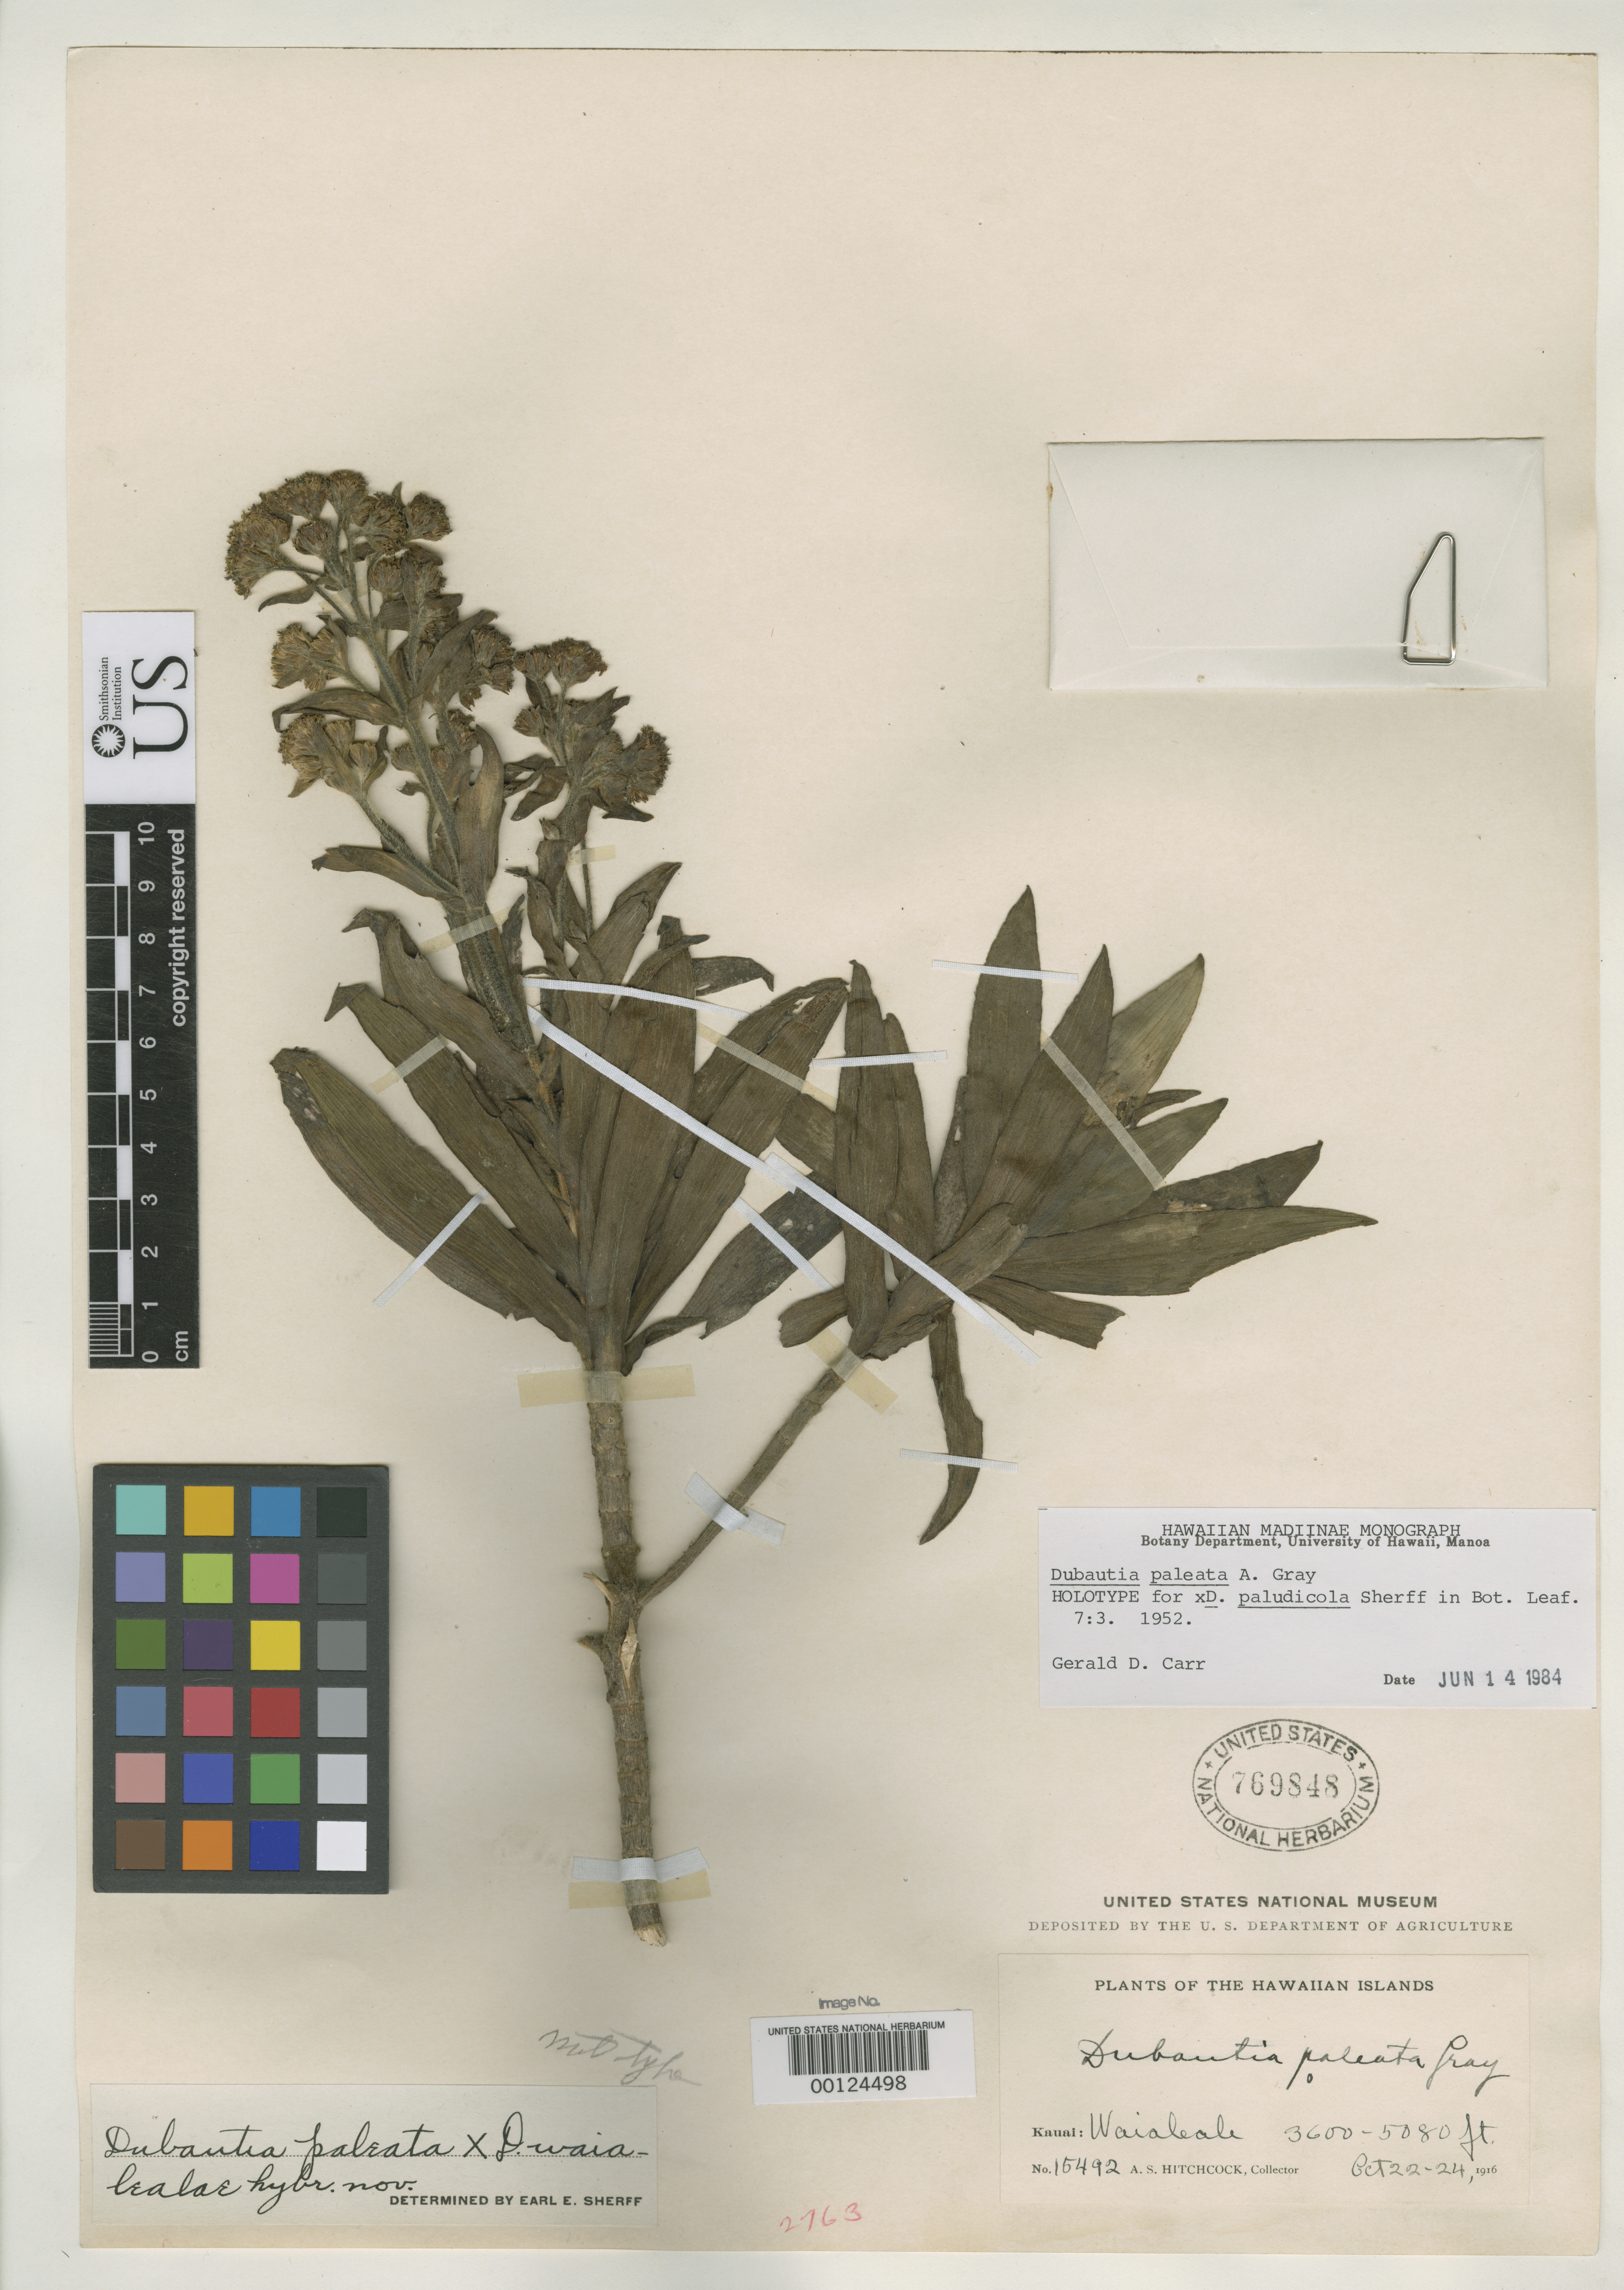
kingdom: Plantae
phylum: Tracheophyta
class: Magnoliopsida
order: Asterales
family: Asteraceae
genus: Dubautia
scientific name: Dubautia x paludicola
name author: Sherff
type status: Holotype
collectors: A. S. Hitchcock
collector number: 15492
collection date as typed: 22 Oct 1916 to 24 Oct 1916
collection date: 1916-10-22/1916-10-24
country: United States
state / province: Hawaii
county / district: Kauai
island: Kaua'i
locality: Waialeale.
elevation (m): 1097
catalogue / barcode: US 769848